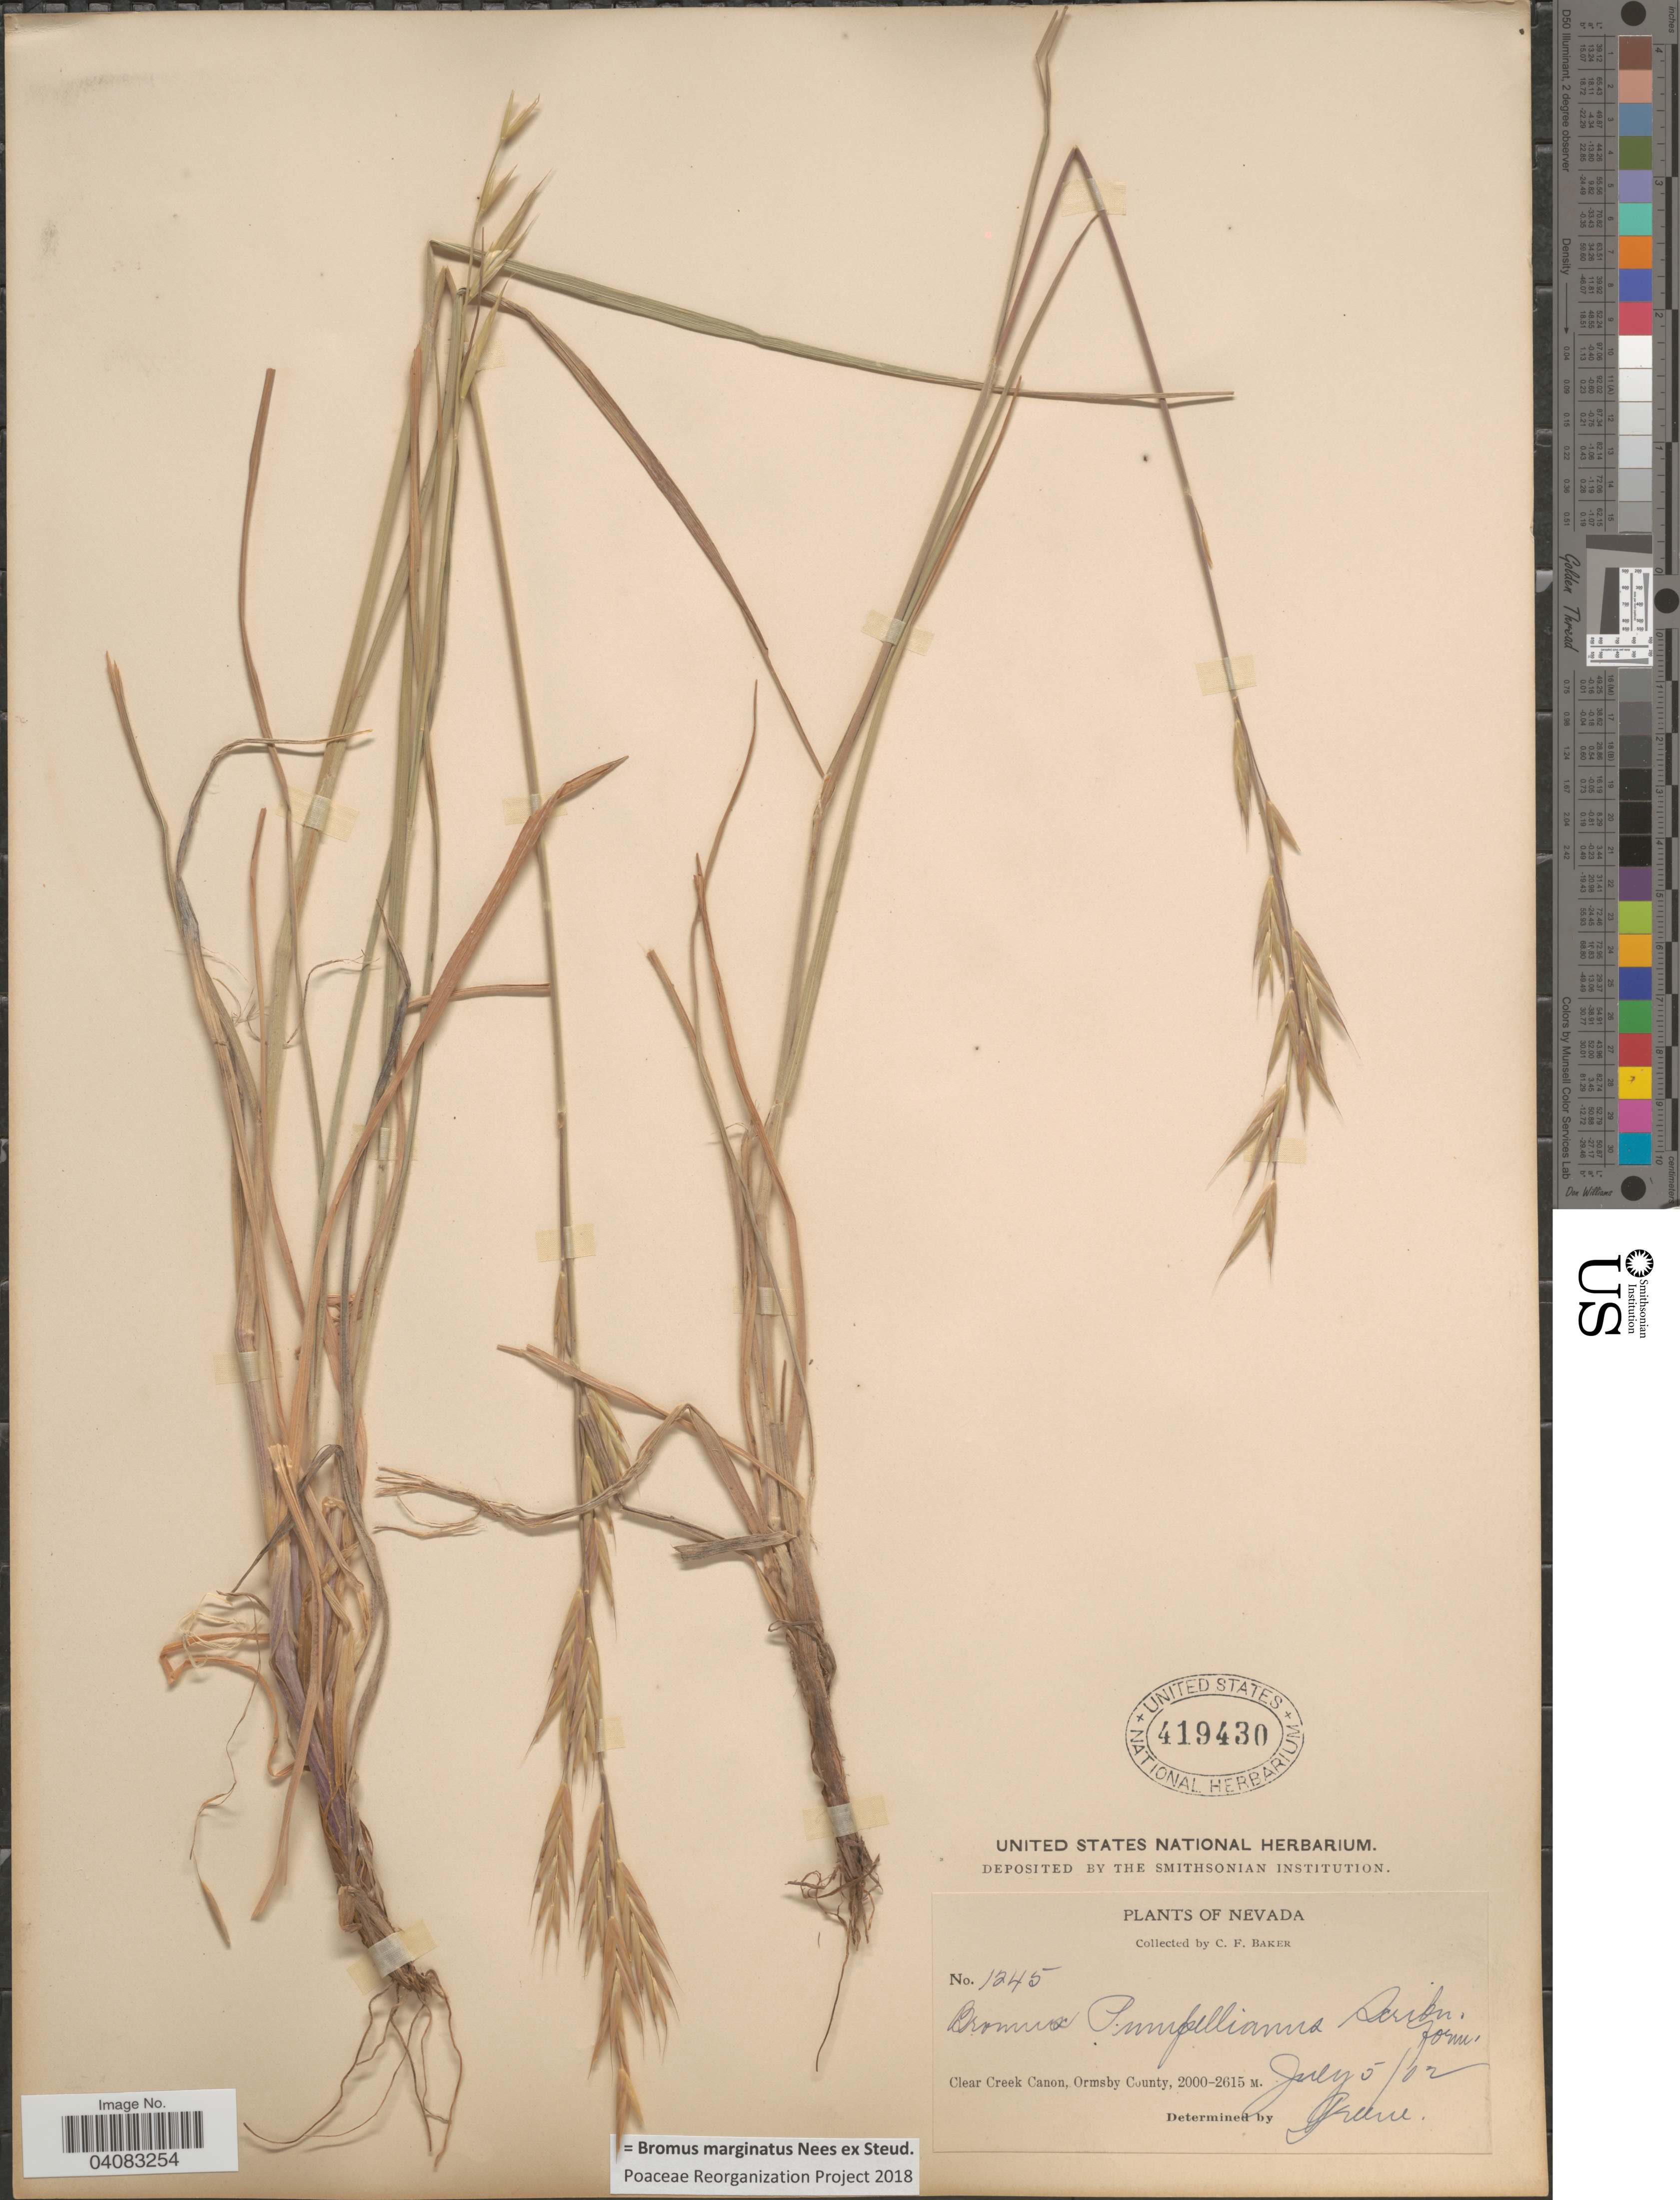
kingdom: Plantae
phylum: Tracheophyta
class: Liliopsida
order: Poales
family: Poaceae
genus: Bromus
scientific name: Bromus marginatus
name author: Nees ex Steud.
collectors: C. F. Baker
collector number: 1245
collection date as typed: Transcribed d/m/y: 5/7/2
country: United States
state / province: Nevada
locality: Clear Creek Canon, Ormsby County.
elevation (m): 2000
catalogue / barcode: US 419430